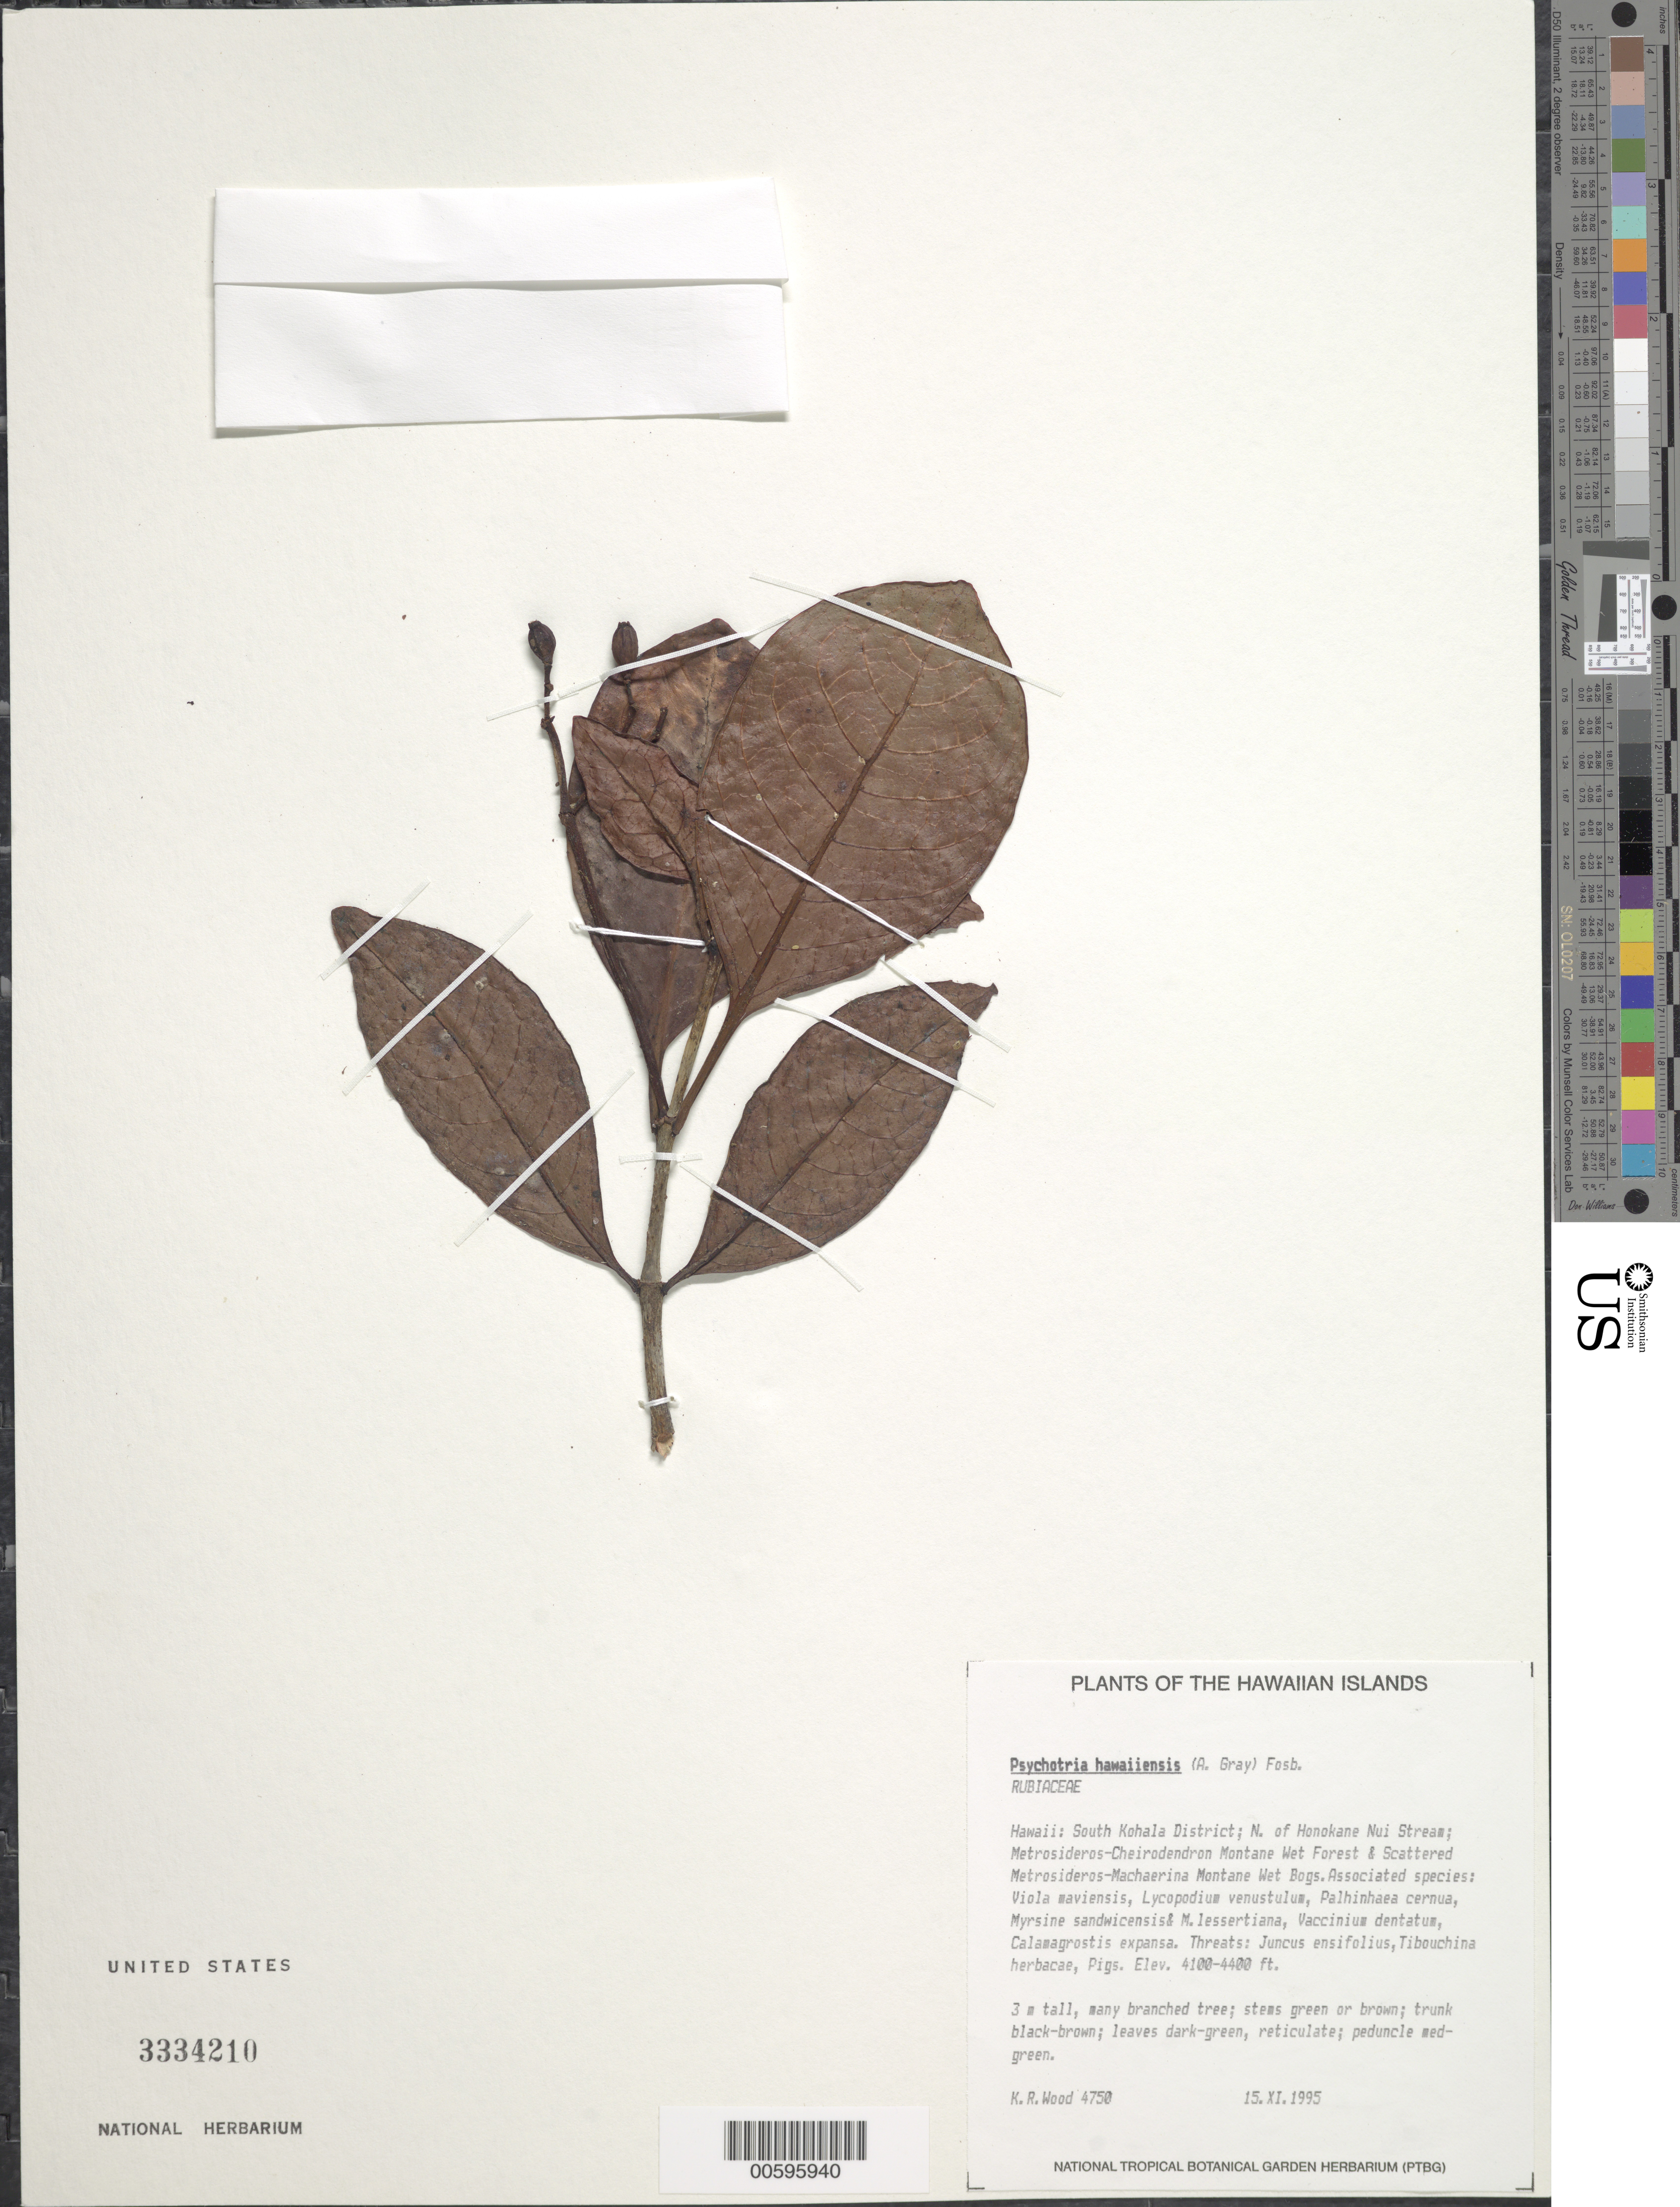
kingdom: Plantae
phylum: Tracheophyta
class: Magnoliopsida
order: Gentianales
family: Rubiaceae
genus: Psychotria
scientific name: Psychotria hawaiiensis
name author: (A. Gray) Fosberg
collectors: K. R. Wood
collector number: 4750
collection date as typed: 15 Nov 1995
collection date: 1995-11-15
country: United States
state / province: Hawaii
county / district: Hawaii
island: Hawaii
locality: South Kohala Dist; N of Honokane Nui Stream.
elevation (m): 1250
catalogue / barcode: US 3334210